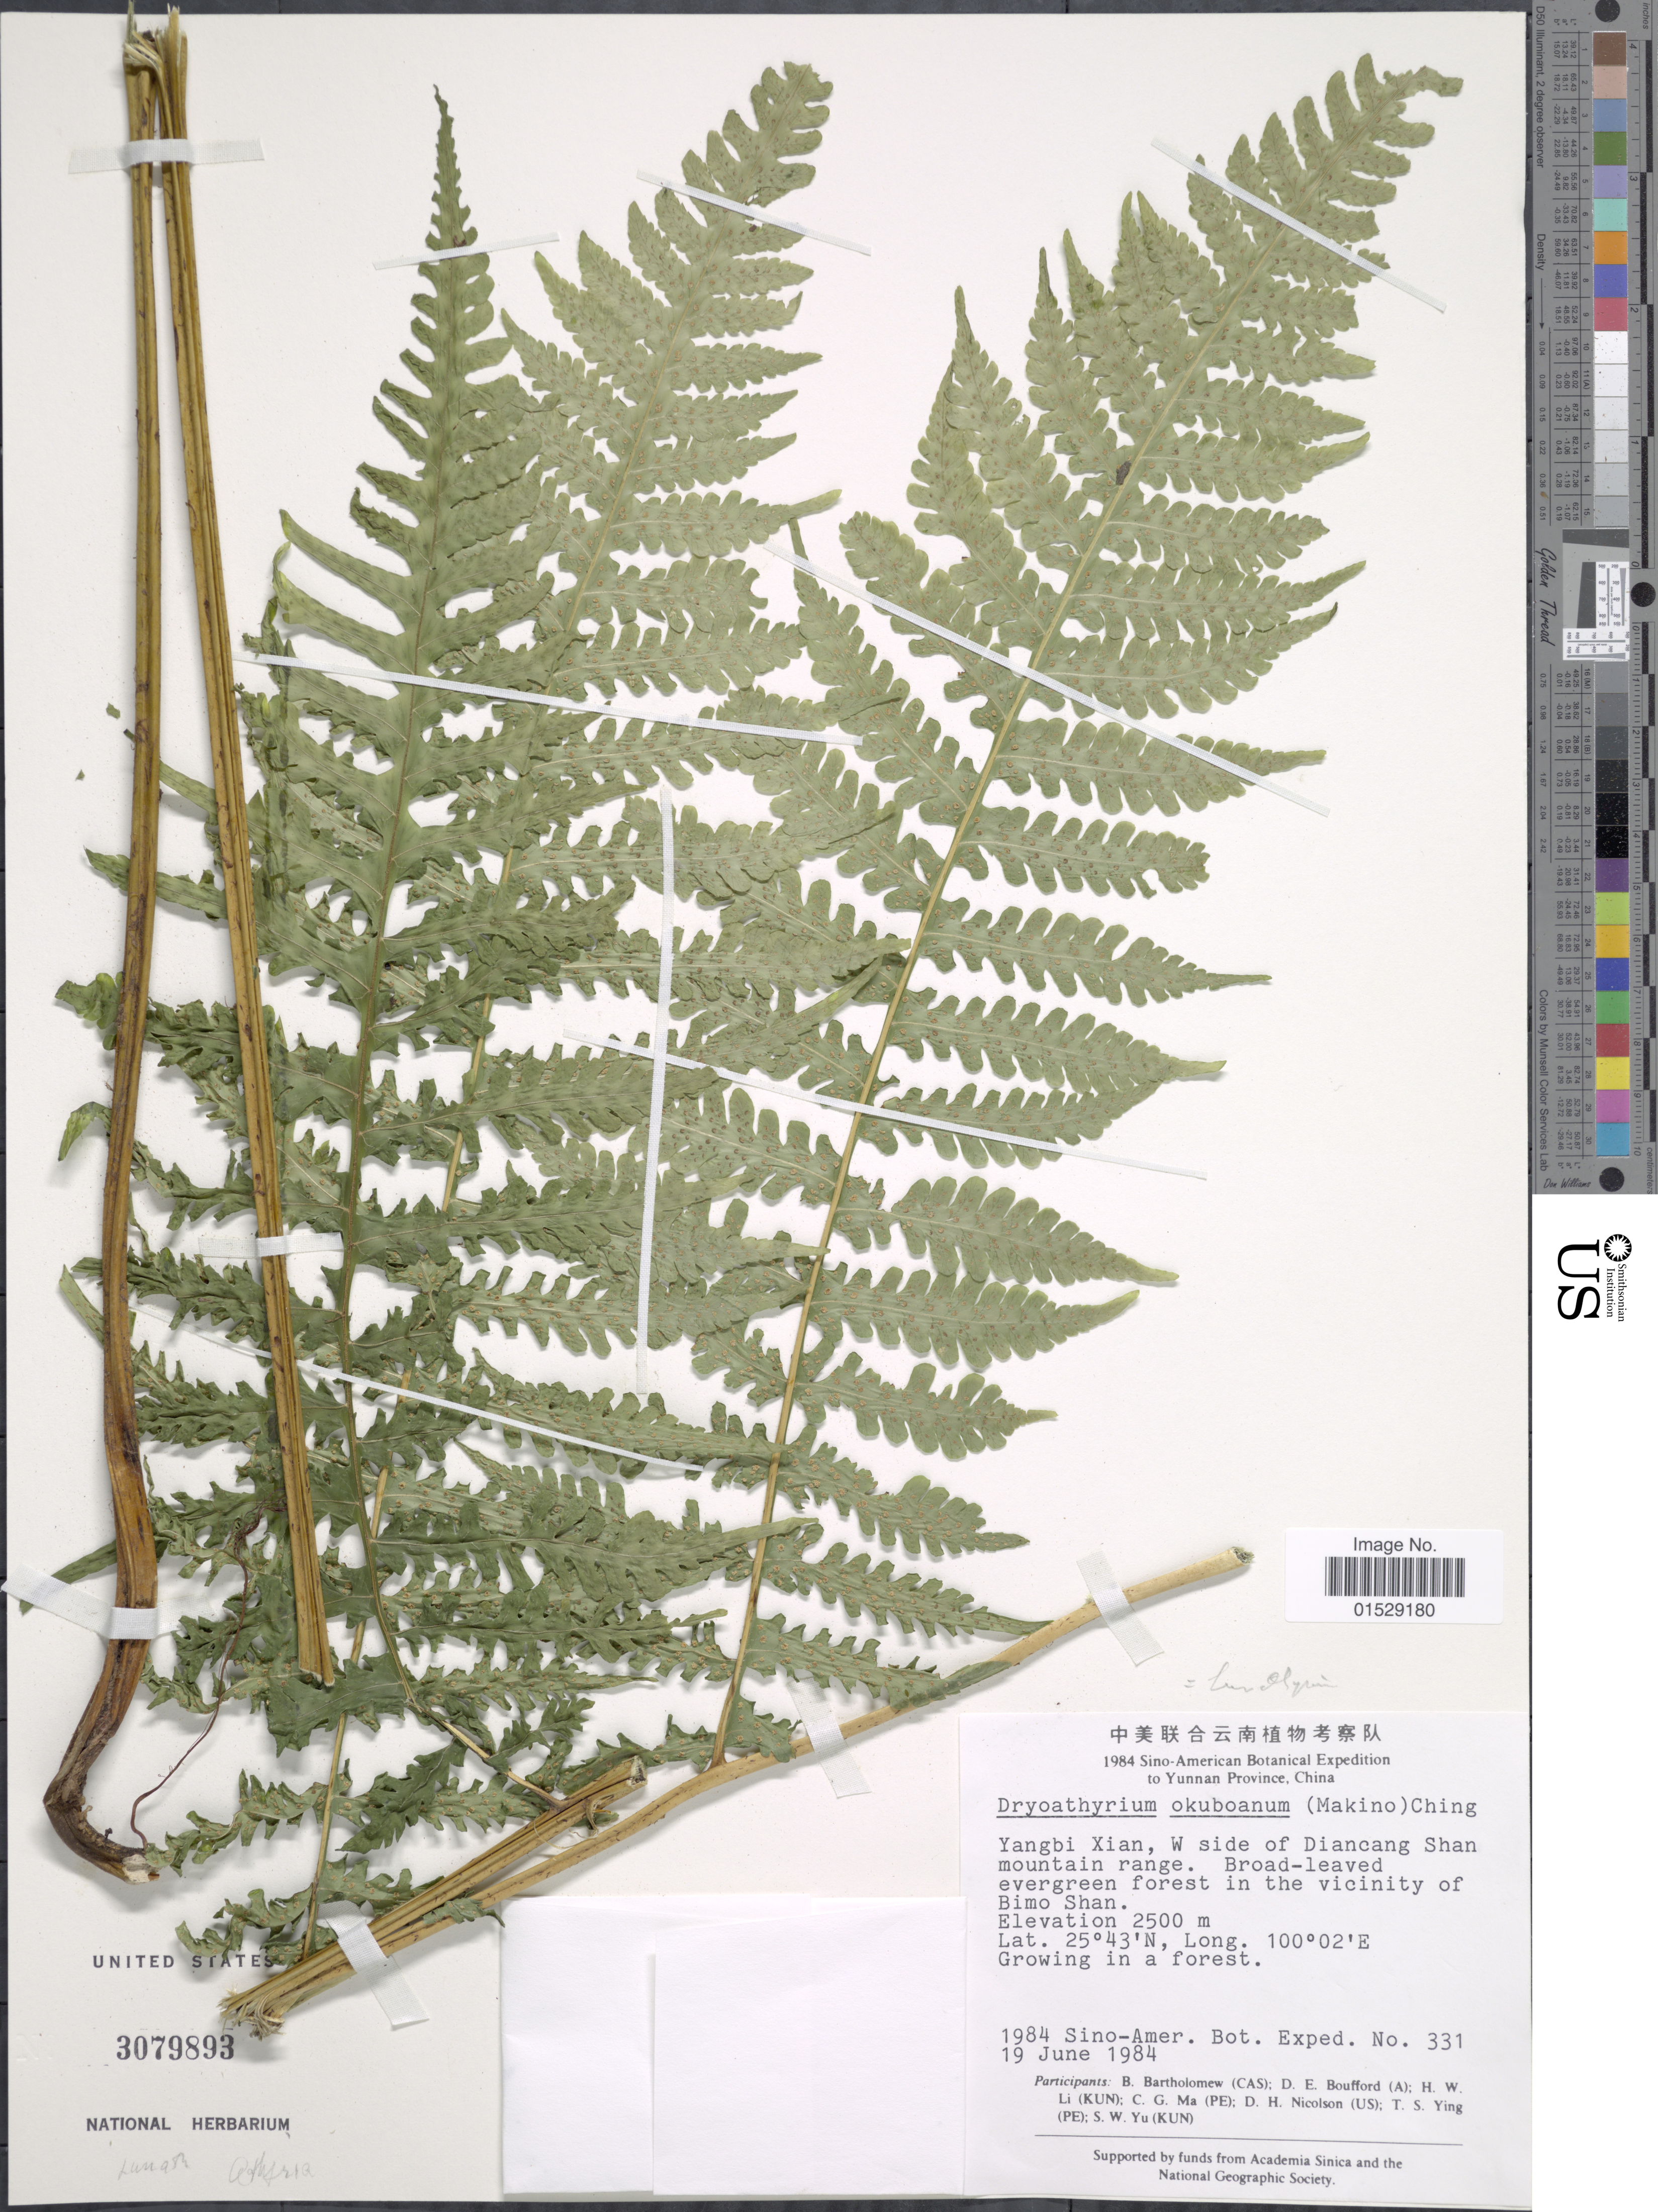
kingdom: Plantae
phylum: Tracheophyta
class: Polypodiopsida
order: Polypodiales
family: Athyriaceae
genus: Deparia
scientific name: Deparia okuboana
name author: (Makino) M. Kato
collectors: Sino-Amer. Bot. Exped. 1984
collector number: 331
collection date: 1984-06-19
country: China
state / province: Yunnan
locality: Yunnan Province, Yangbi Xian, W side of Diancang Shan mountain range, broad-leaved evergreen forest in the vicinity of Bimo Shan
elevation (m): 2500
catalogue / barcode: US 3079893